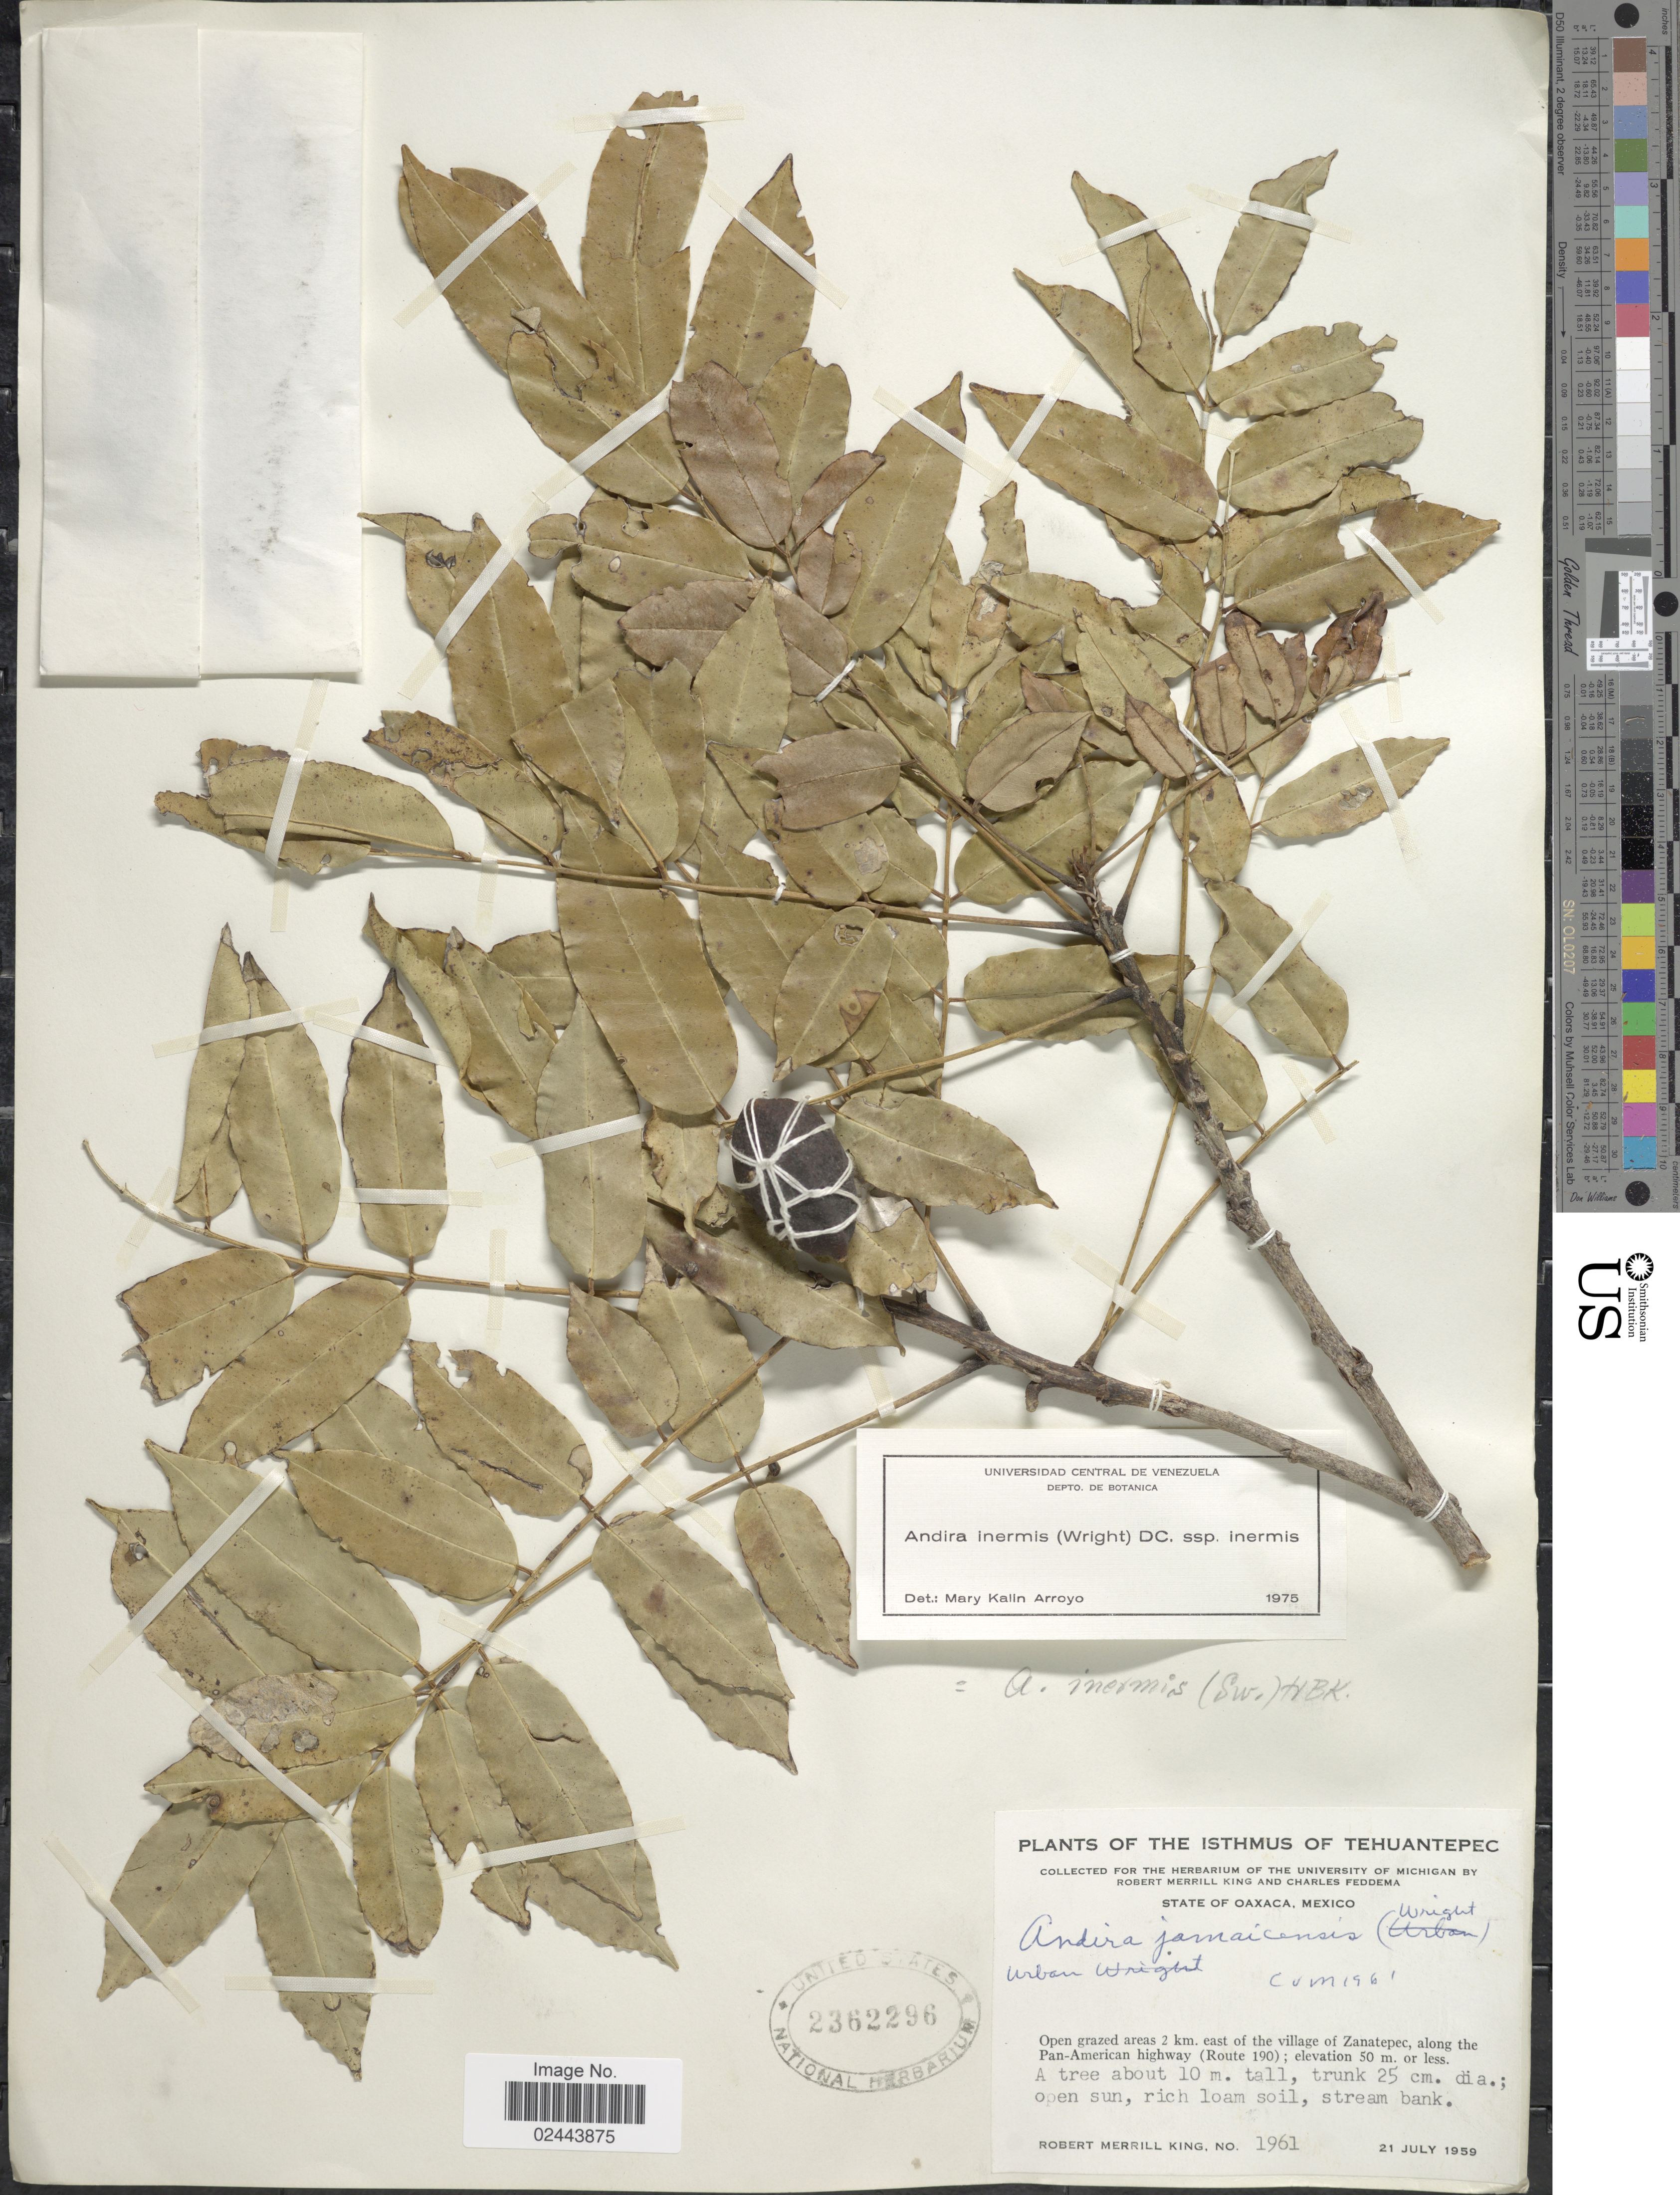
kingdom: Plantae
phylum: Tracheophyta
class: Magnoliopsida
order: Fabales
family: Fabaceae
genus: Andira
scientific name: Andira inermis subsp. inermis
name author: (W. Wright) Kunth ex DC.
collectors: R. M. King & C. Feddema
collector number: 1961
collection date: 1959-07-21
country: Mexico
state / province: Oaxaca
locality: The Isthmus of Tehuantepec, open grazed areas 2 km. east of the village of Zanatepec, along the Pan-American highway (Route 190), open sun, rich loam soil, stream bank.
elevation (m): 50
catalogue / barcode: US 2362296